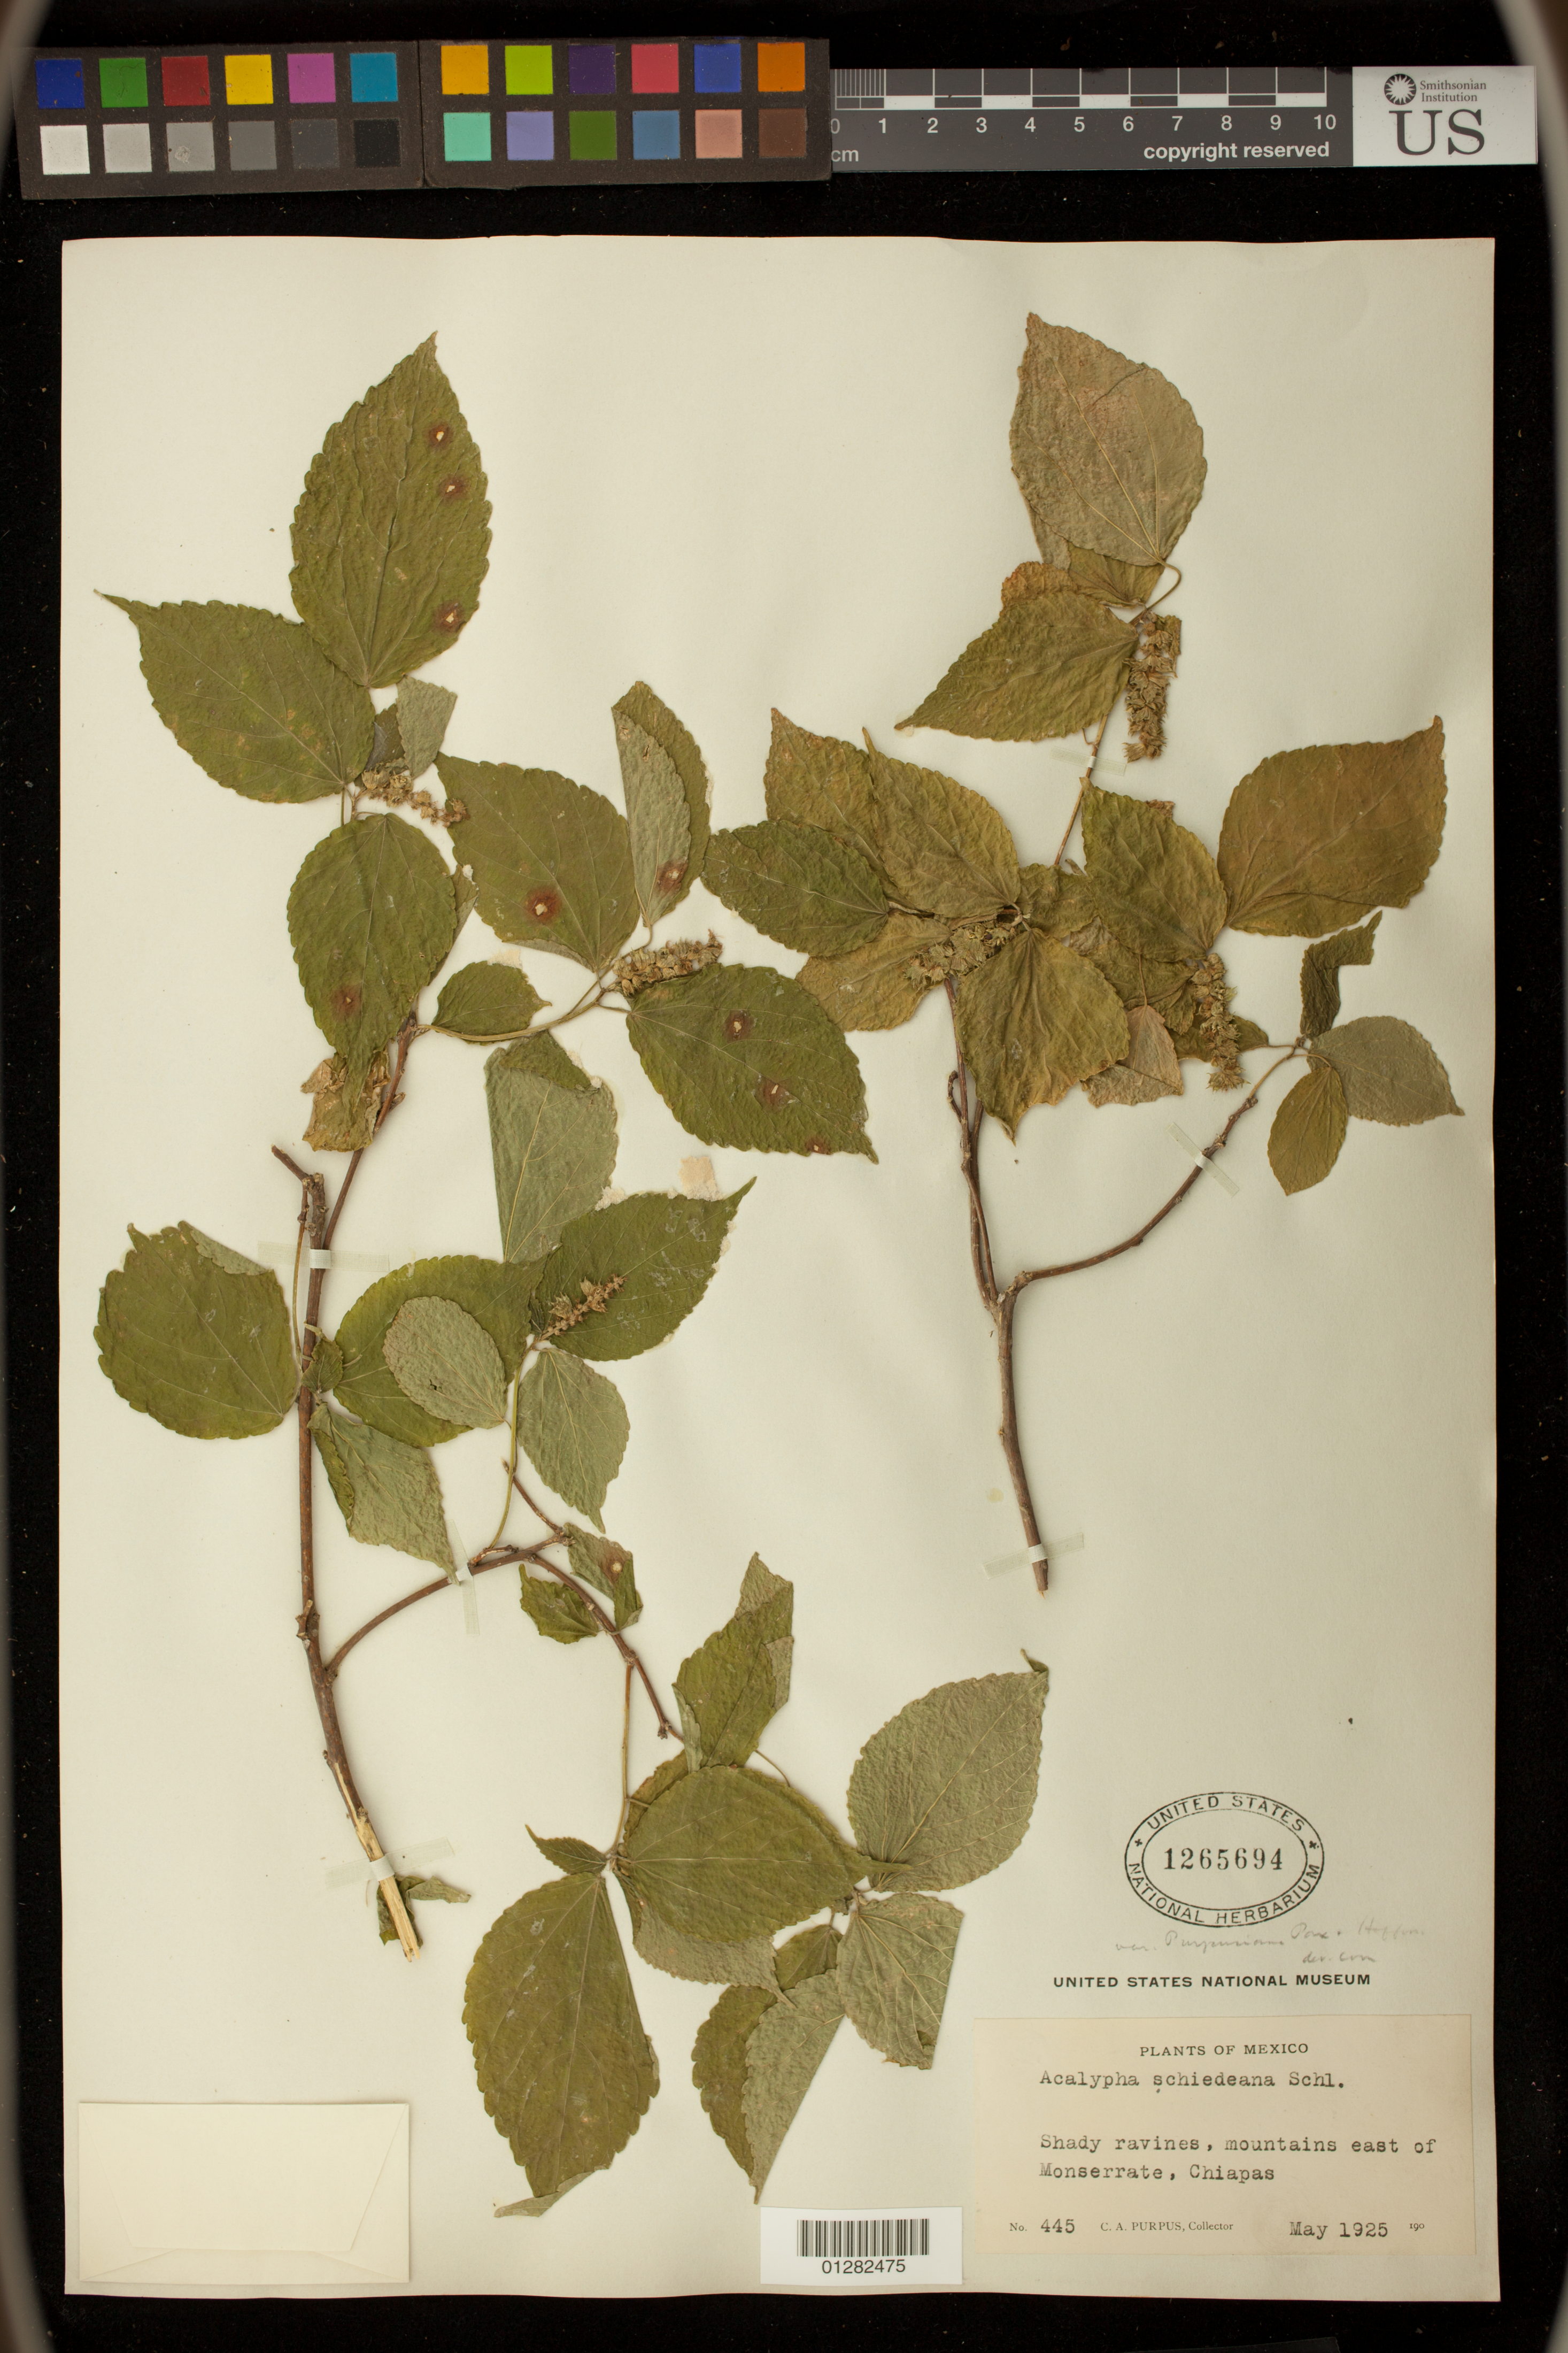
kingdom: Plantae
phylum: Tracheophyta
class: Magnoliopsida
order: Malpighiales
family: Euphorbiaceae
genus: Acalypha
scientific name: Acalypha schiedeana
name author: Schltdl.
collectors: J. Santos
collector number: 445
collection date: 1925-05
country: Mexico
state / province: Chiapas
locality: Monserrate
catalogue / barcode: US 1265694